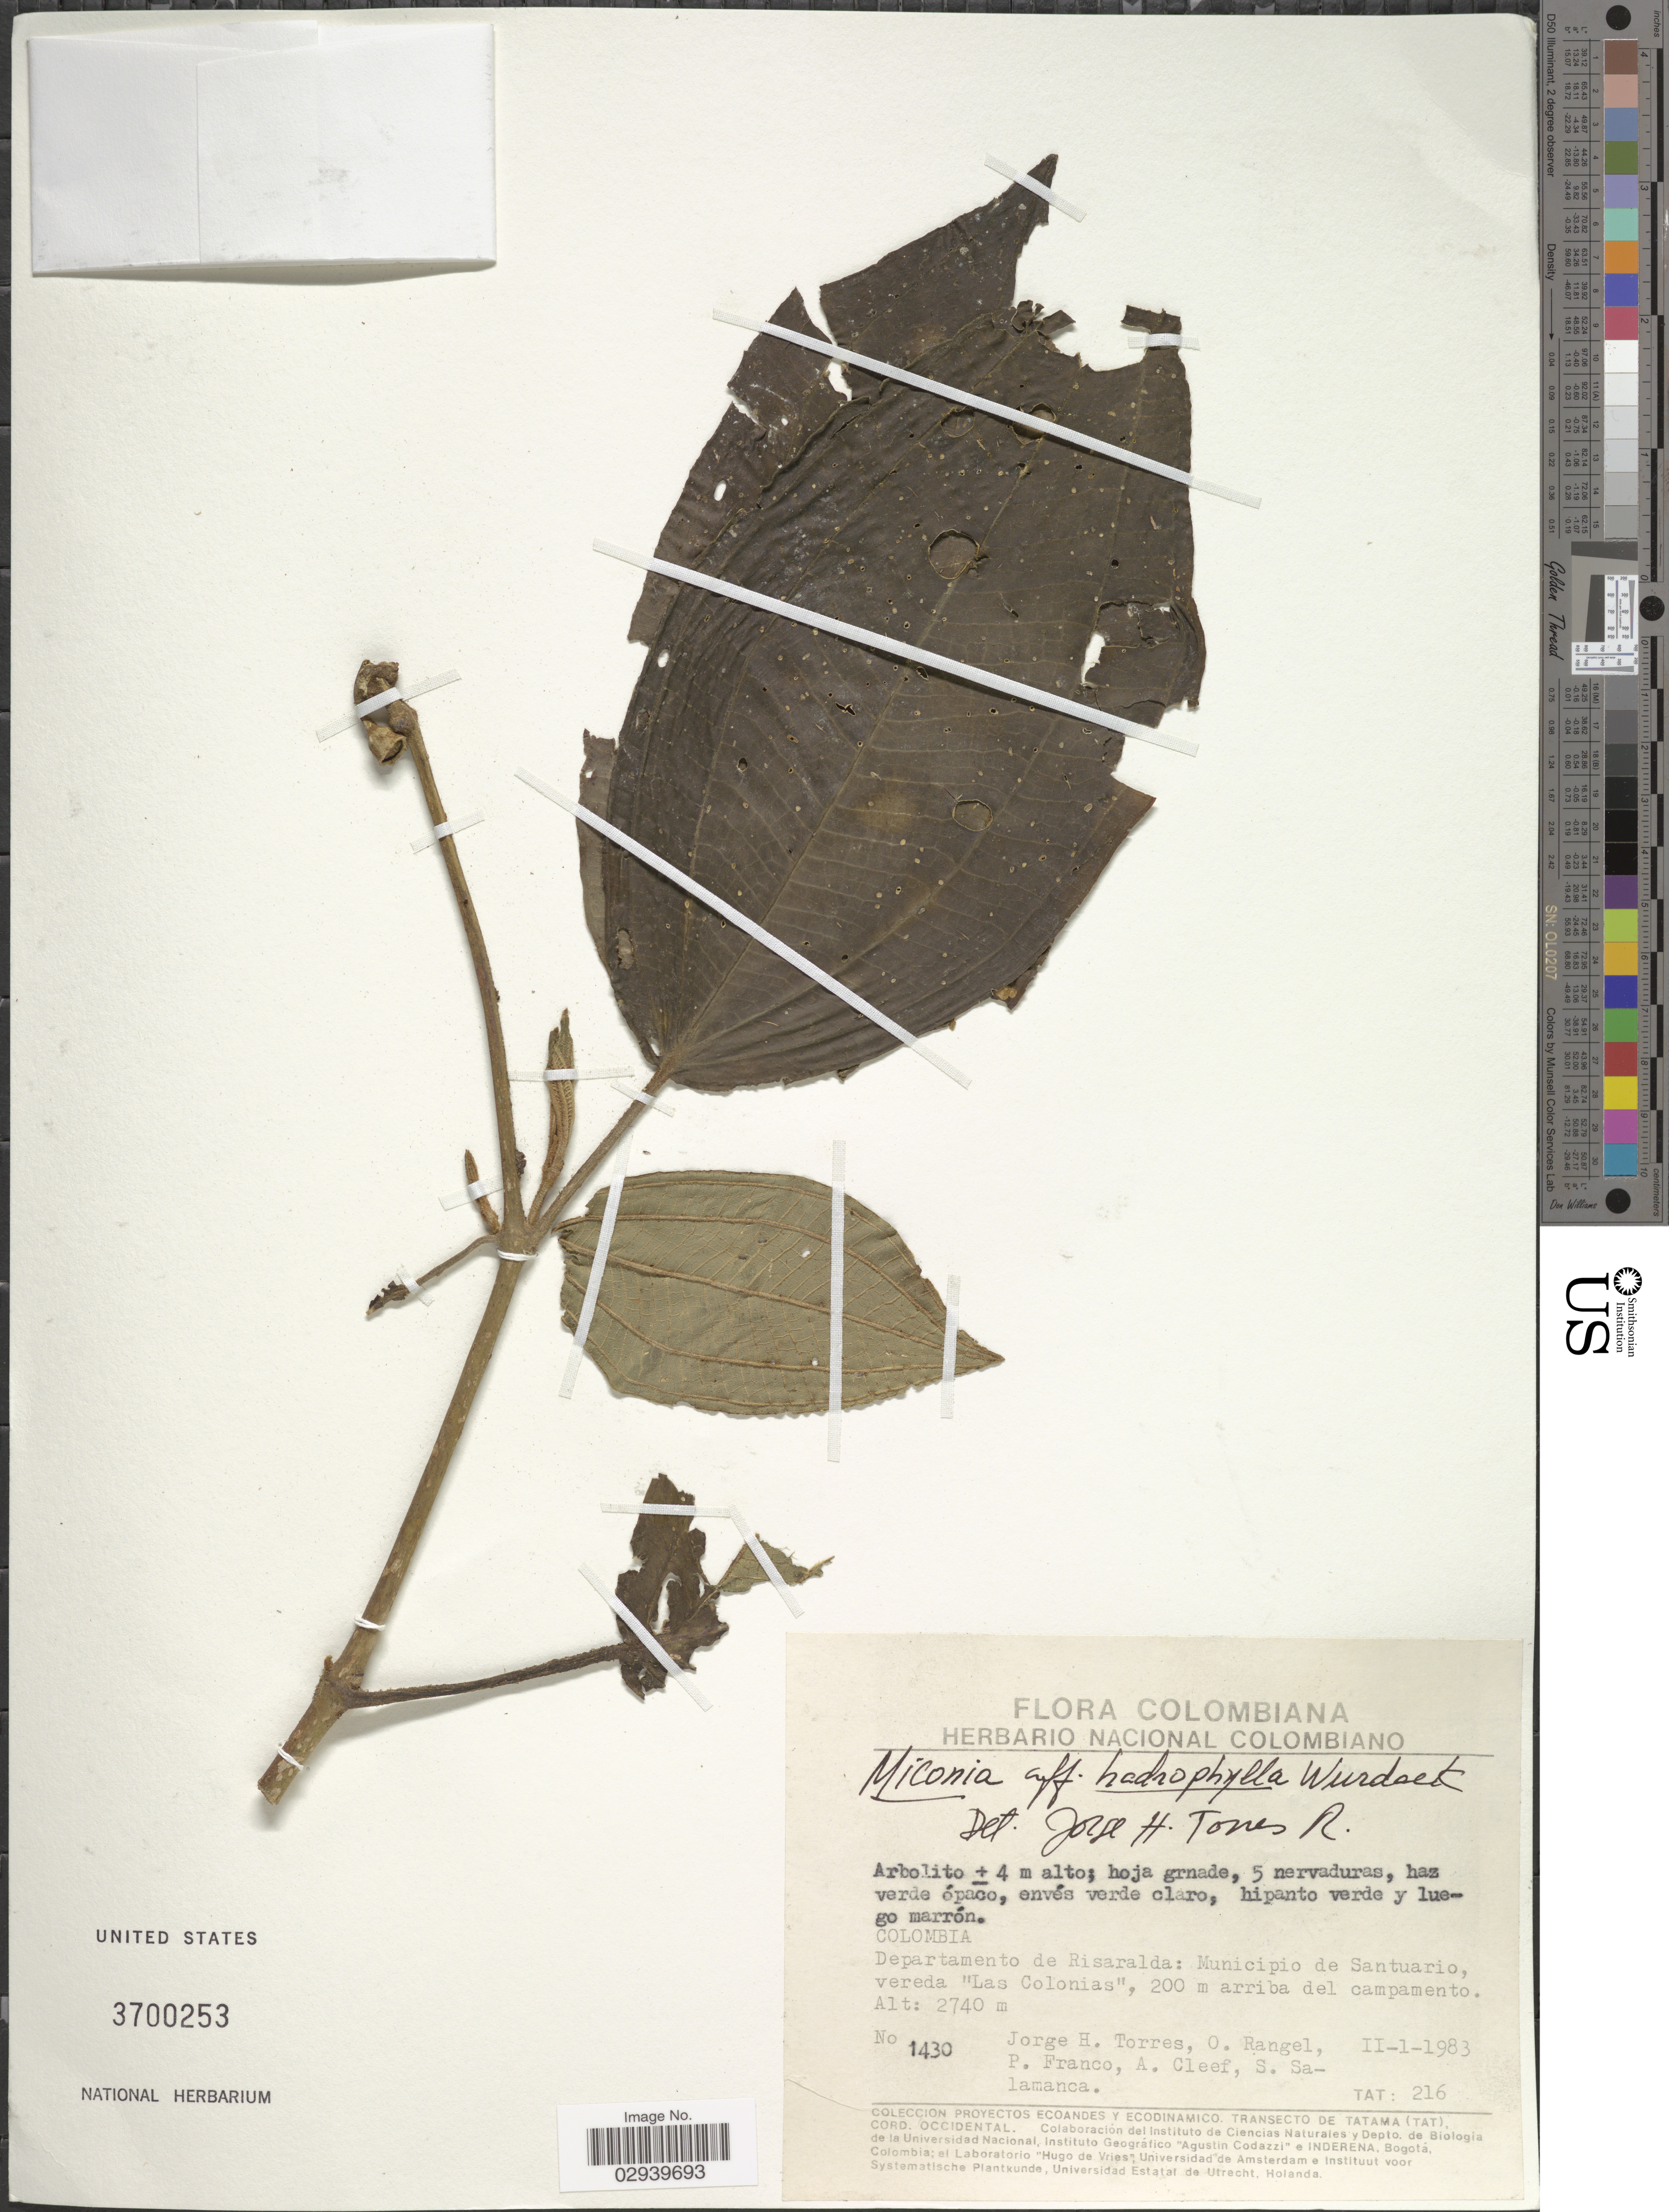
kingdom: Plantae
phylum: Tracheophyta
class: Magnoliopsida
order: Myrtales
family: Melastomataceae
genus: Miconia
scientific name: Miconia hadrophylla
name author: Wurdack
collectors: J. H. Torres, O. Rangel, P. Franco, A. M. Cleef & S. Salamanca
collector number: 1430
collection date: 1983-02-01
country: Colombia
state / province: Risaralda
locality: Departamento de Risaralda: Municipio de Santuario, vereda "Las Colonias".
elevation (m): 2740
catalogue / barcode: US 3700253